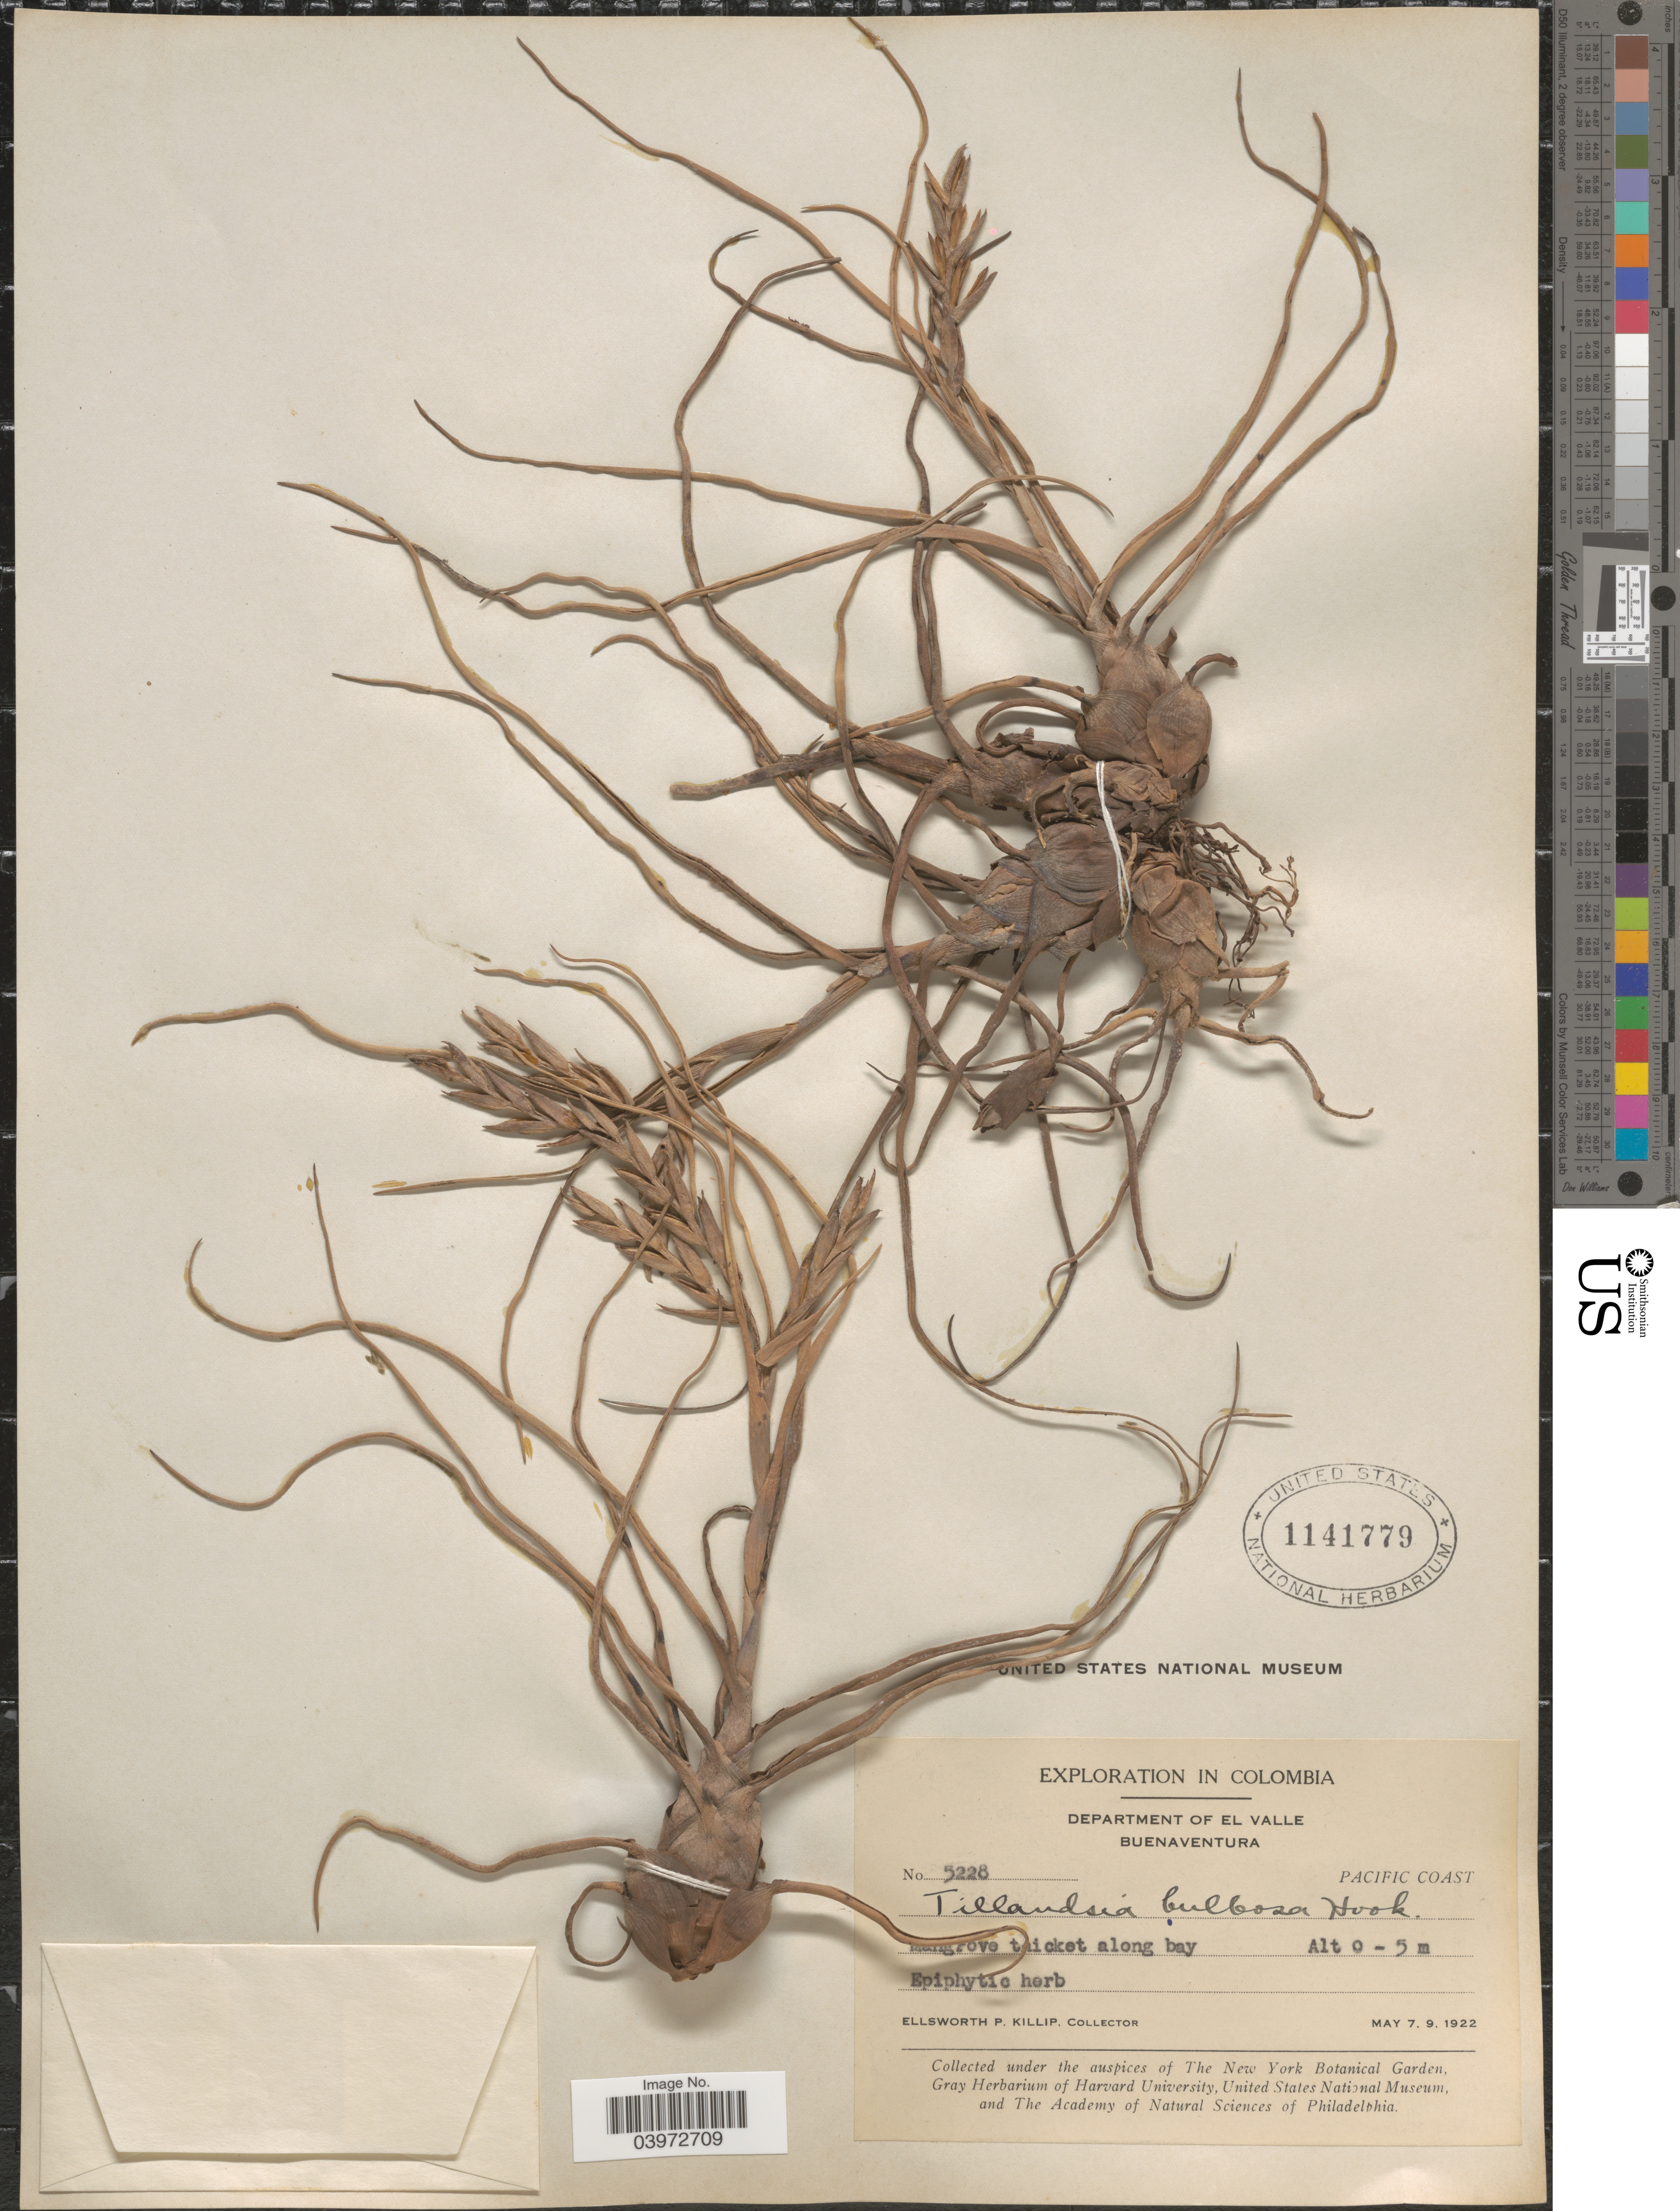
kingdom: Plantae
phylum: Tracheophyta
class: Liliopsida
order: Poales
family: Bromeliaceae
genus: Tillandsia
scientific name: Tillandsia bulbosa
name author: Hook.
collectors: E. P. Killip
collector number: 5228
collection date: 1922-05-07/1922-05-09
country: Colombia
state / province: Valle del Cauca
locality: Department of El Valle. Buenaventura. Pacific Coast. Mangrove thicket along bay.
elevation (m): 0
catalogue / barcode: US 1141779